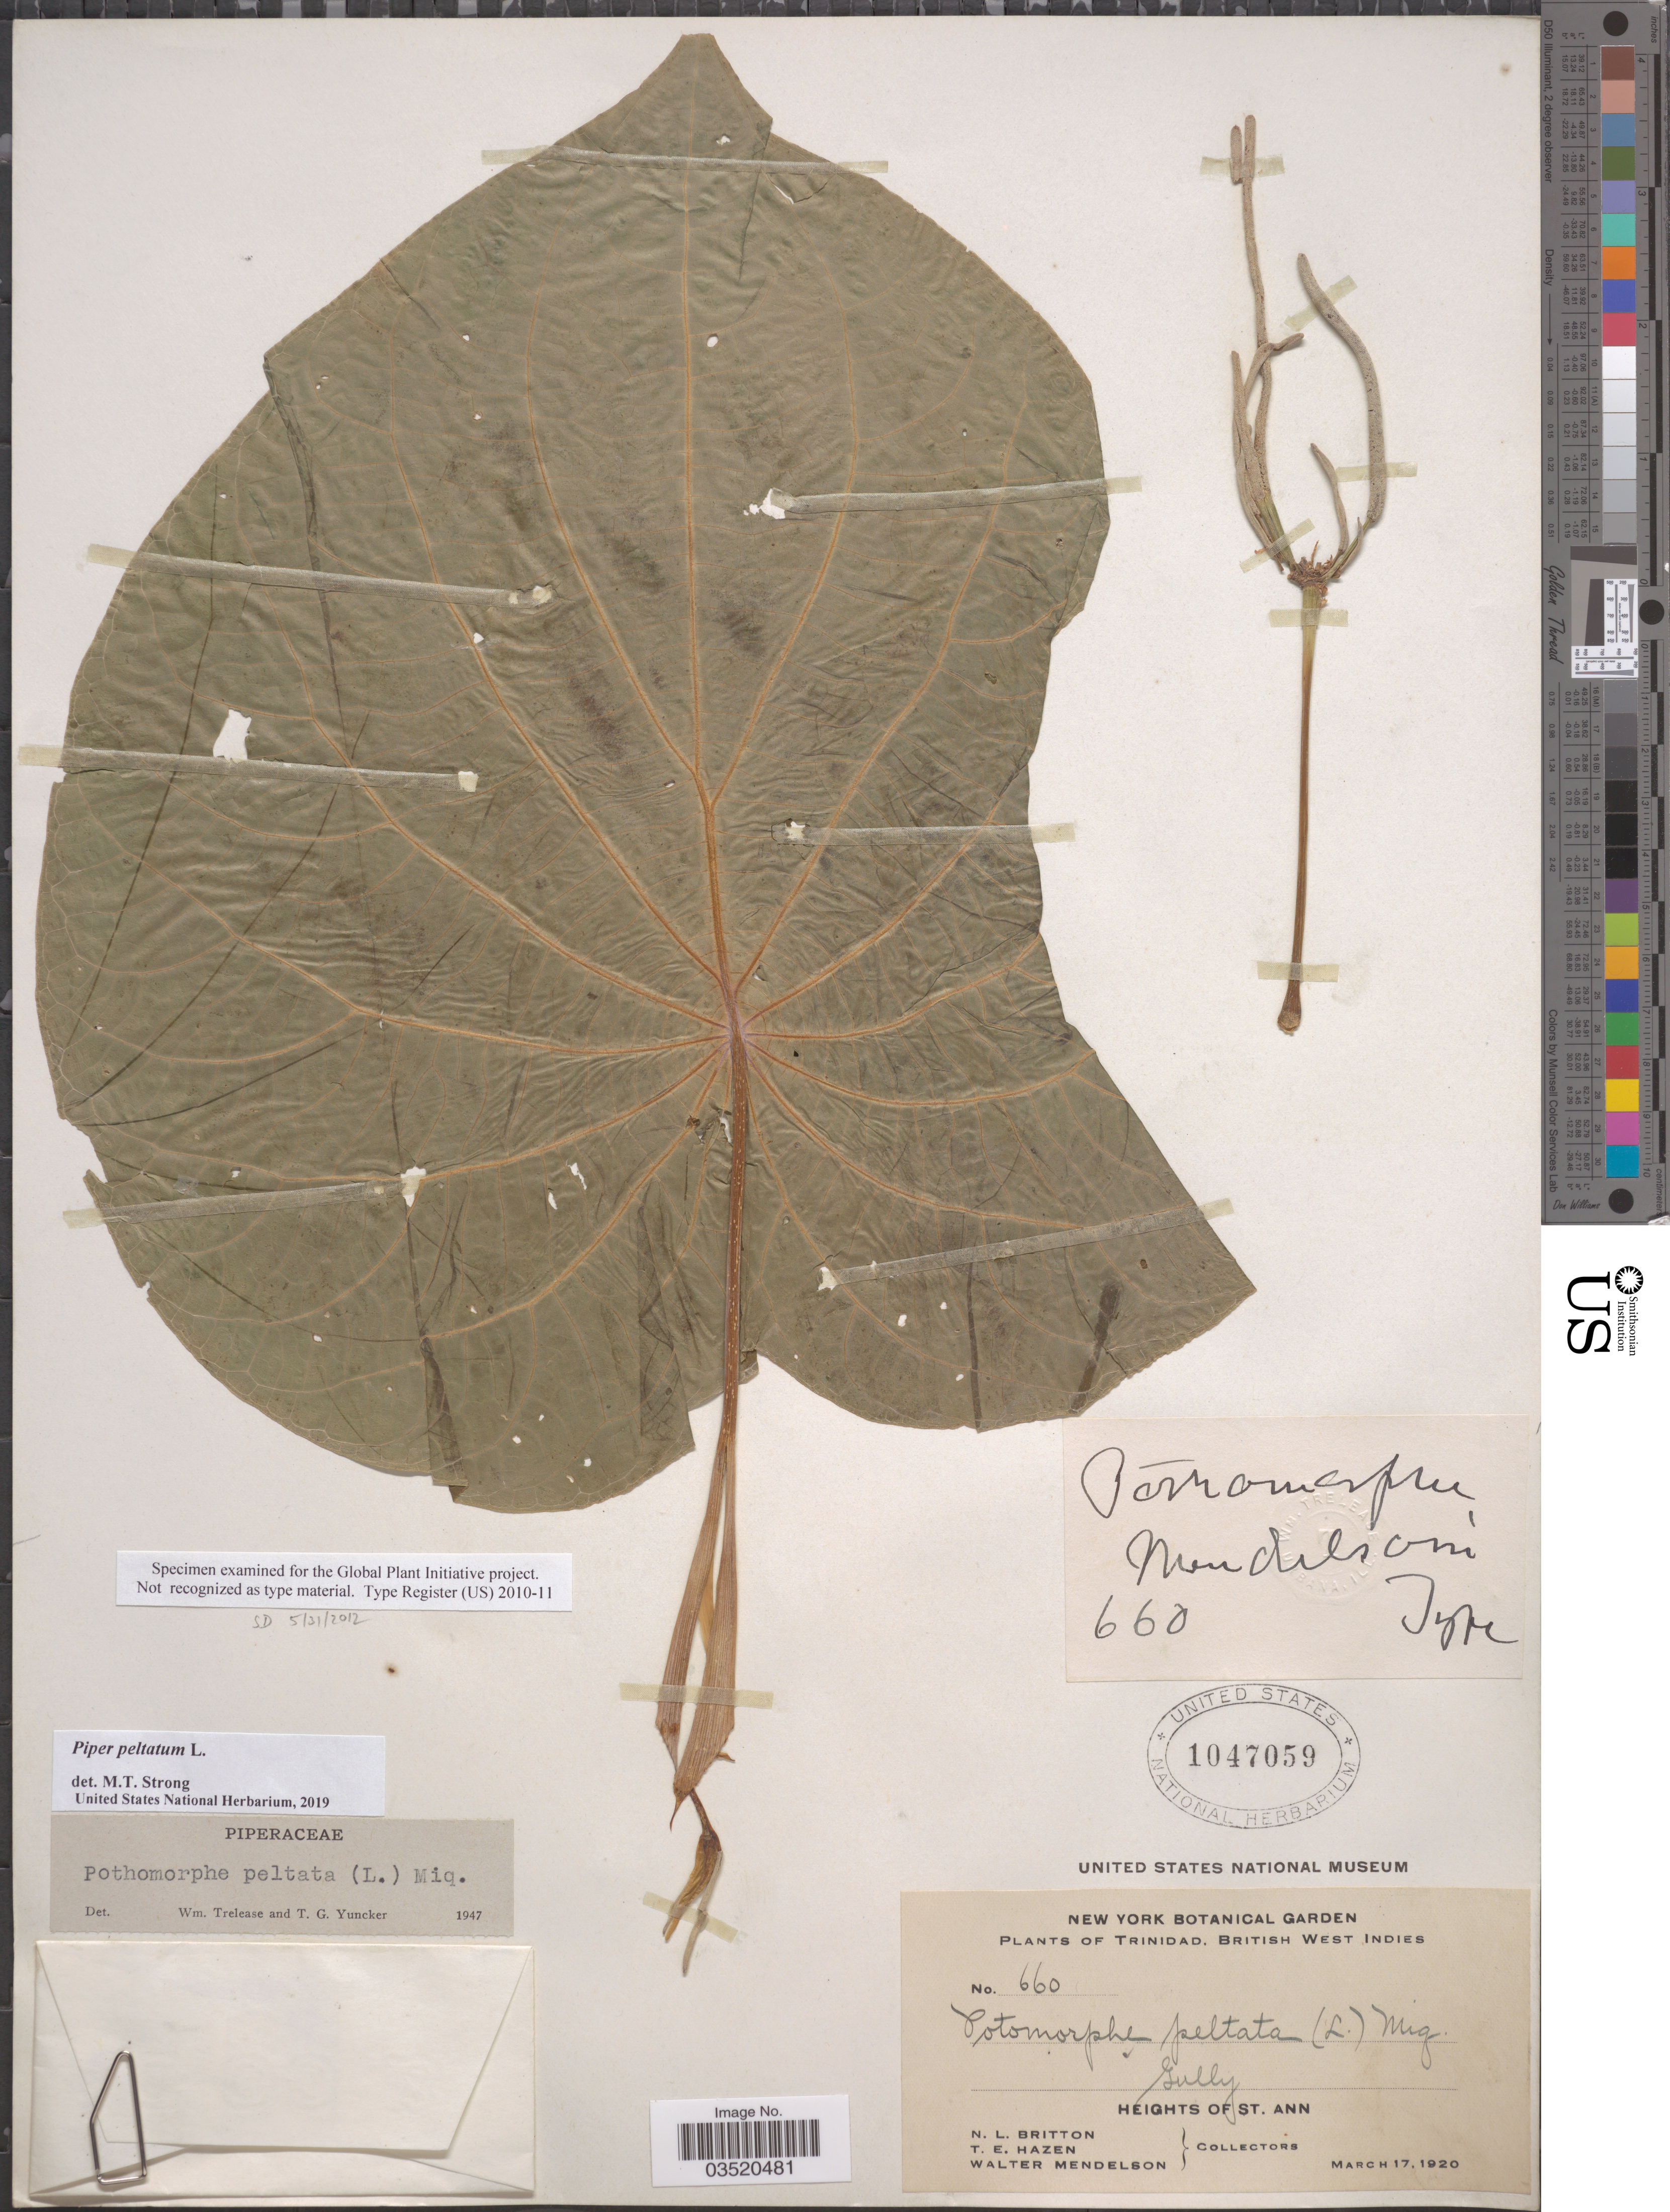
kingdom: Plantae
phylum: Tracheophyta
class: Magnoliopsida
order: Piperales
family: Piperaceae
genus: Piper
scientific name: Piper peltatum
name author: L.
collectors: N. Britton, T. E. Hazen & W. Mendelson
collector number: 660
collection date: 1920-03-17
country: Trinidad and Tobago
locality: Trinidad, British West Indies. Heights of St. Ann.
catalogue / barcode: US 1047059